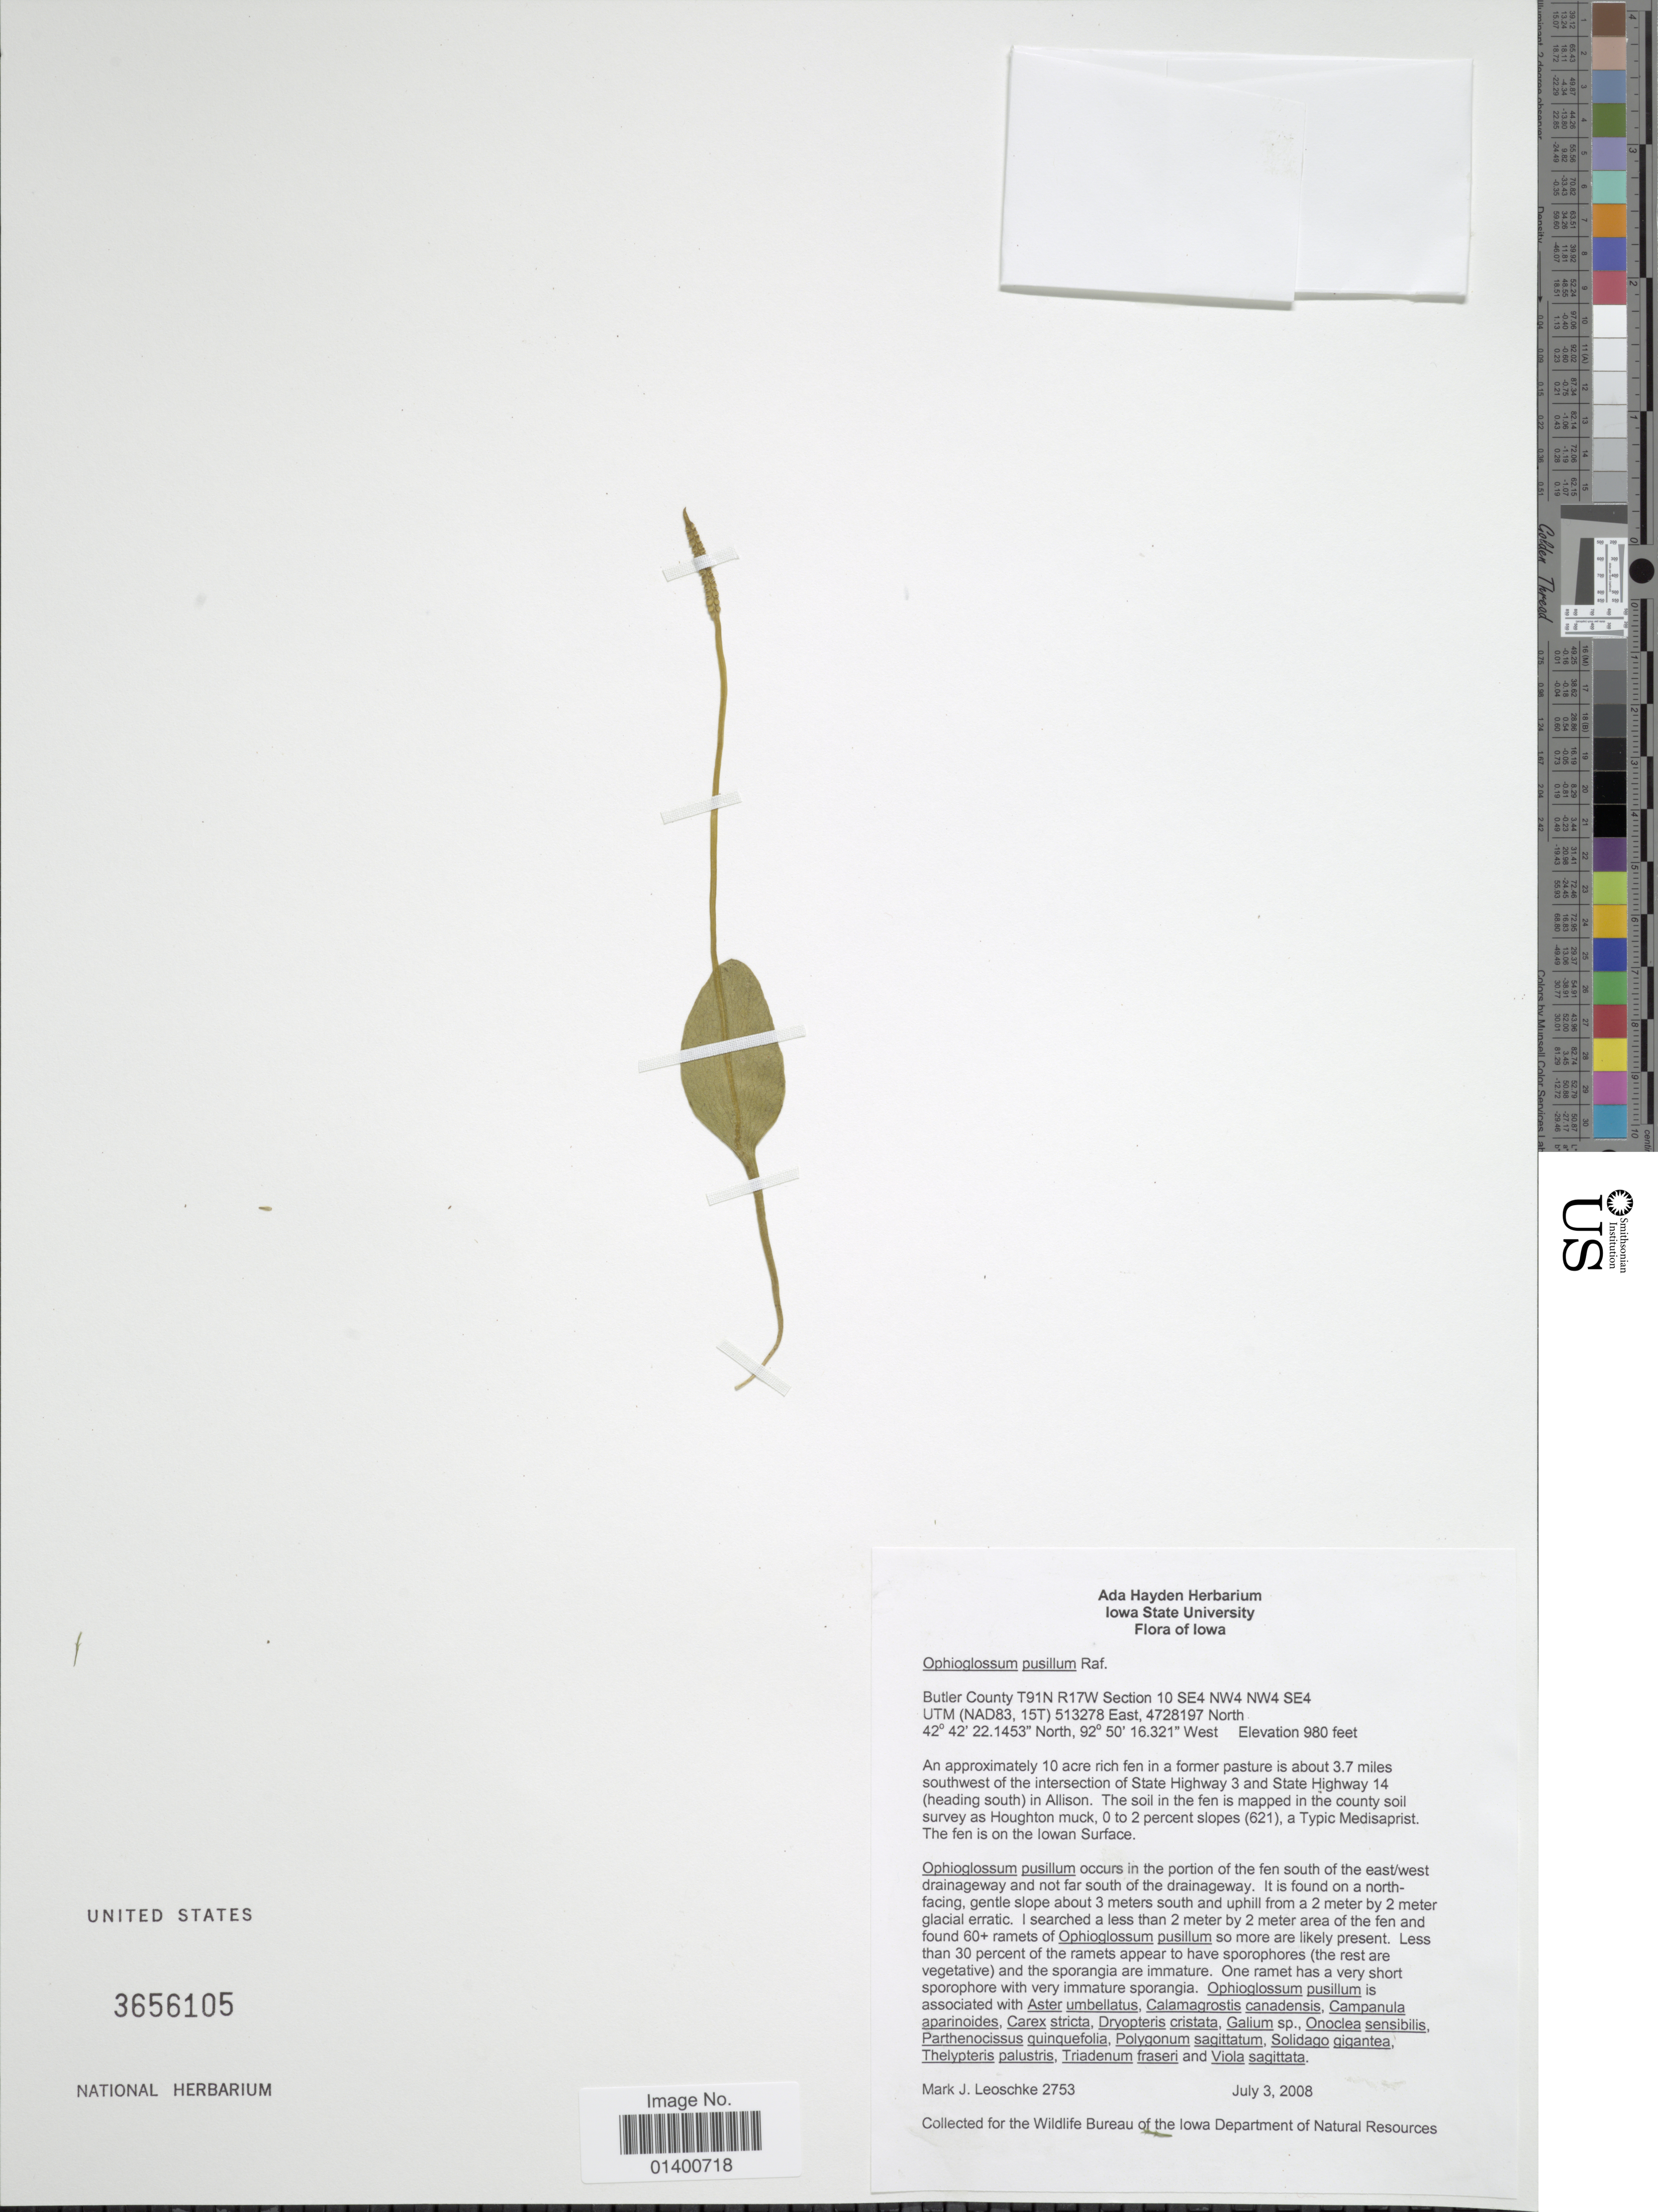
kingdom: Plantae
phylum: Tracheophyta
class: Polypodiopsida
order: Ophioglossales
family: Ophioglossaceae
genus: Ophioglossum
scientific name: Ophioglossum pusillum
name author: Raf.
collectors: M. J. Leoschke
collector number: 2753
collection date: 2008-07-03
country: United States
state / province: Iowa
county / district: Butler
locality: T91N R17W Section 10 SE4 NW4 NW4 SE4 UTM (NAD83,15T) 513278 East, 4728197 North, an approximately 10 acre rich fen in a former pasture is about 3.7 miles SW of the intersection of state highway 3 and State Highway 14 (heading S) in Allison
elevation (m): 299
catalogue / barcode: US 3656105